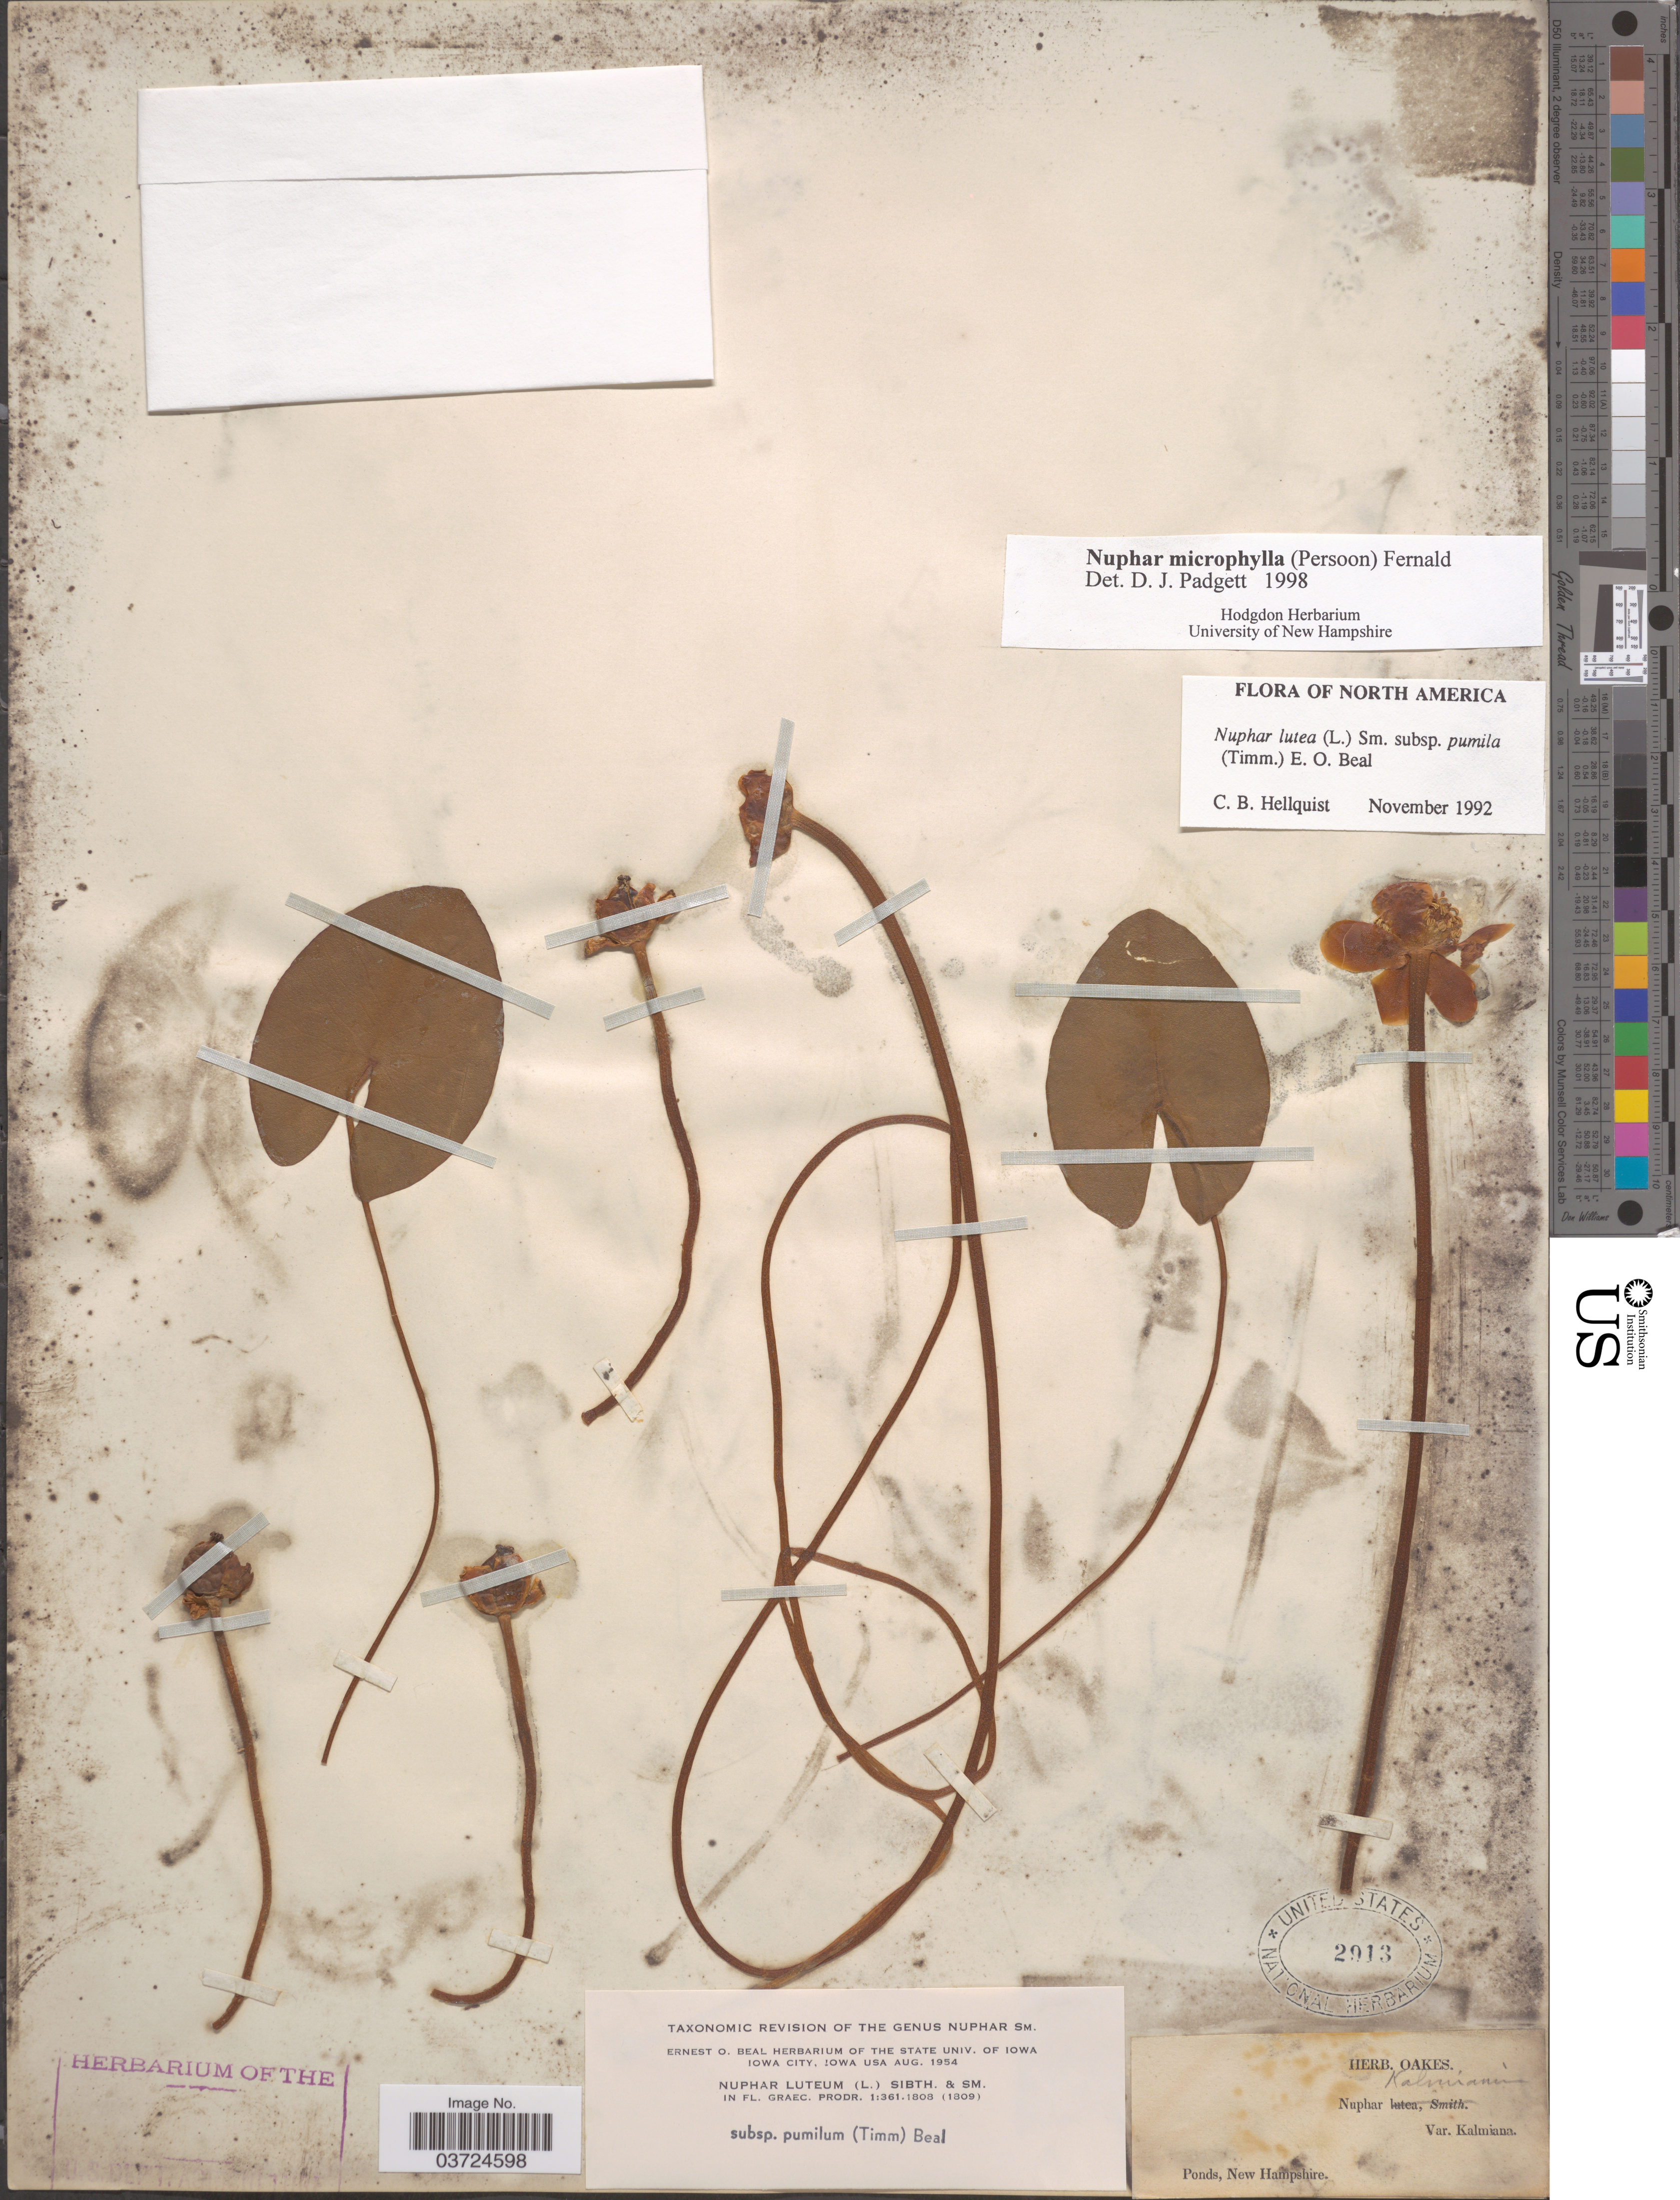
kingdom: Plantae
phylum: Tracheophyta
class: Magnoliopsida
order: Nymphaeales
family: Nymphaeaceae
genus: Nuphar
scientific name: Nuphar microphylla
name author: (Pers.) Fernald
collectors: ex herb. Oakes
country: United States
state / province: New Hampshire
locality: Ponds.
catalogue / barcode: US 2913